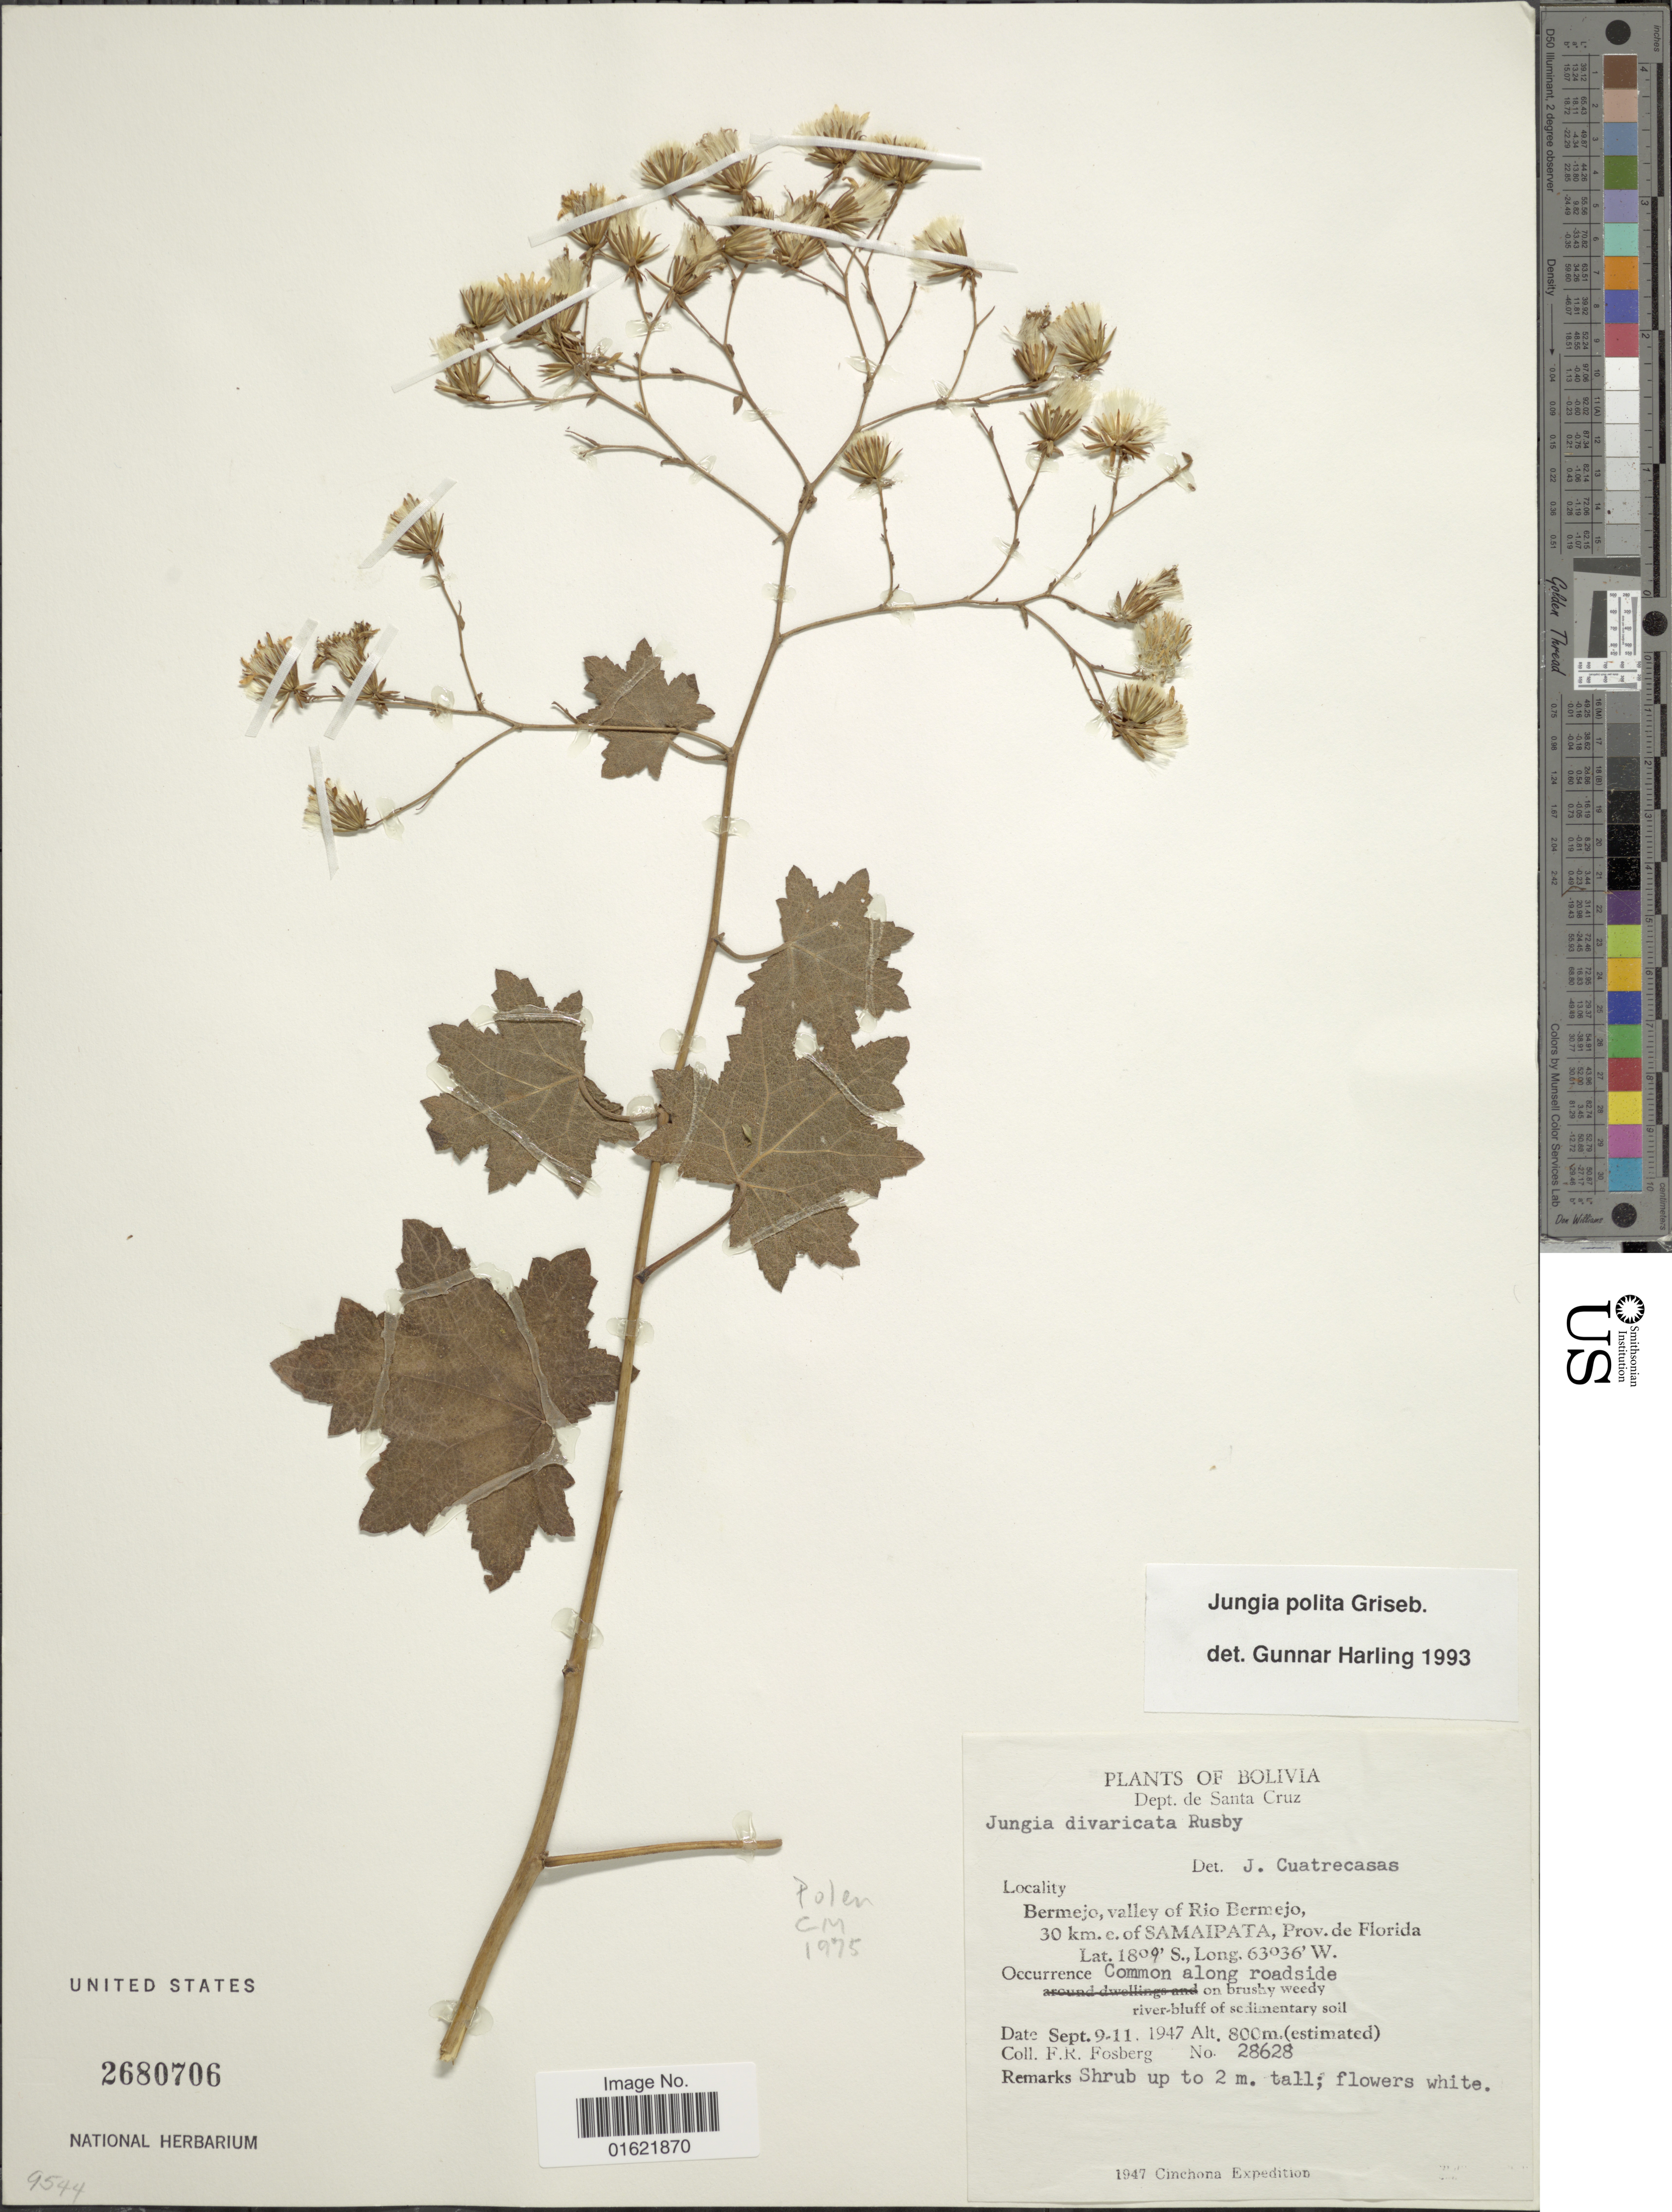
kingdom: Plantae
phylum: Tracheophyta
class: Magnoliopsida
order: Asterales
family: Asteraceae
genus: Jungia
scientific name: Jungia polita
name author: Griseb.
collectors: F. R. Fosberg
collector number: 28628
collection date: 1947-09-09/1947-09-11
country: Bolivia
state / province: Santa Cruz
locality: Dept. de Santa Cruz. Bermejo, valley of Rio Bermejo, 30 km e. of Samaipata, Prov. de Florida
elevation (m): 800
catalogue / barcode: US 2680706